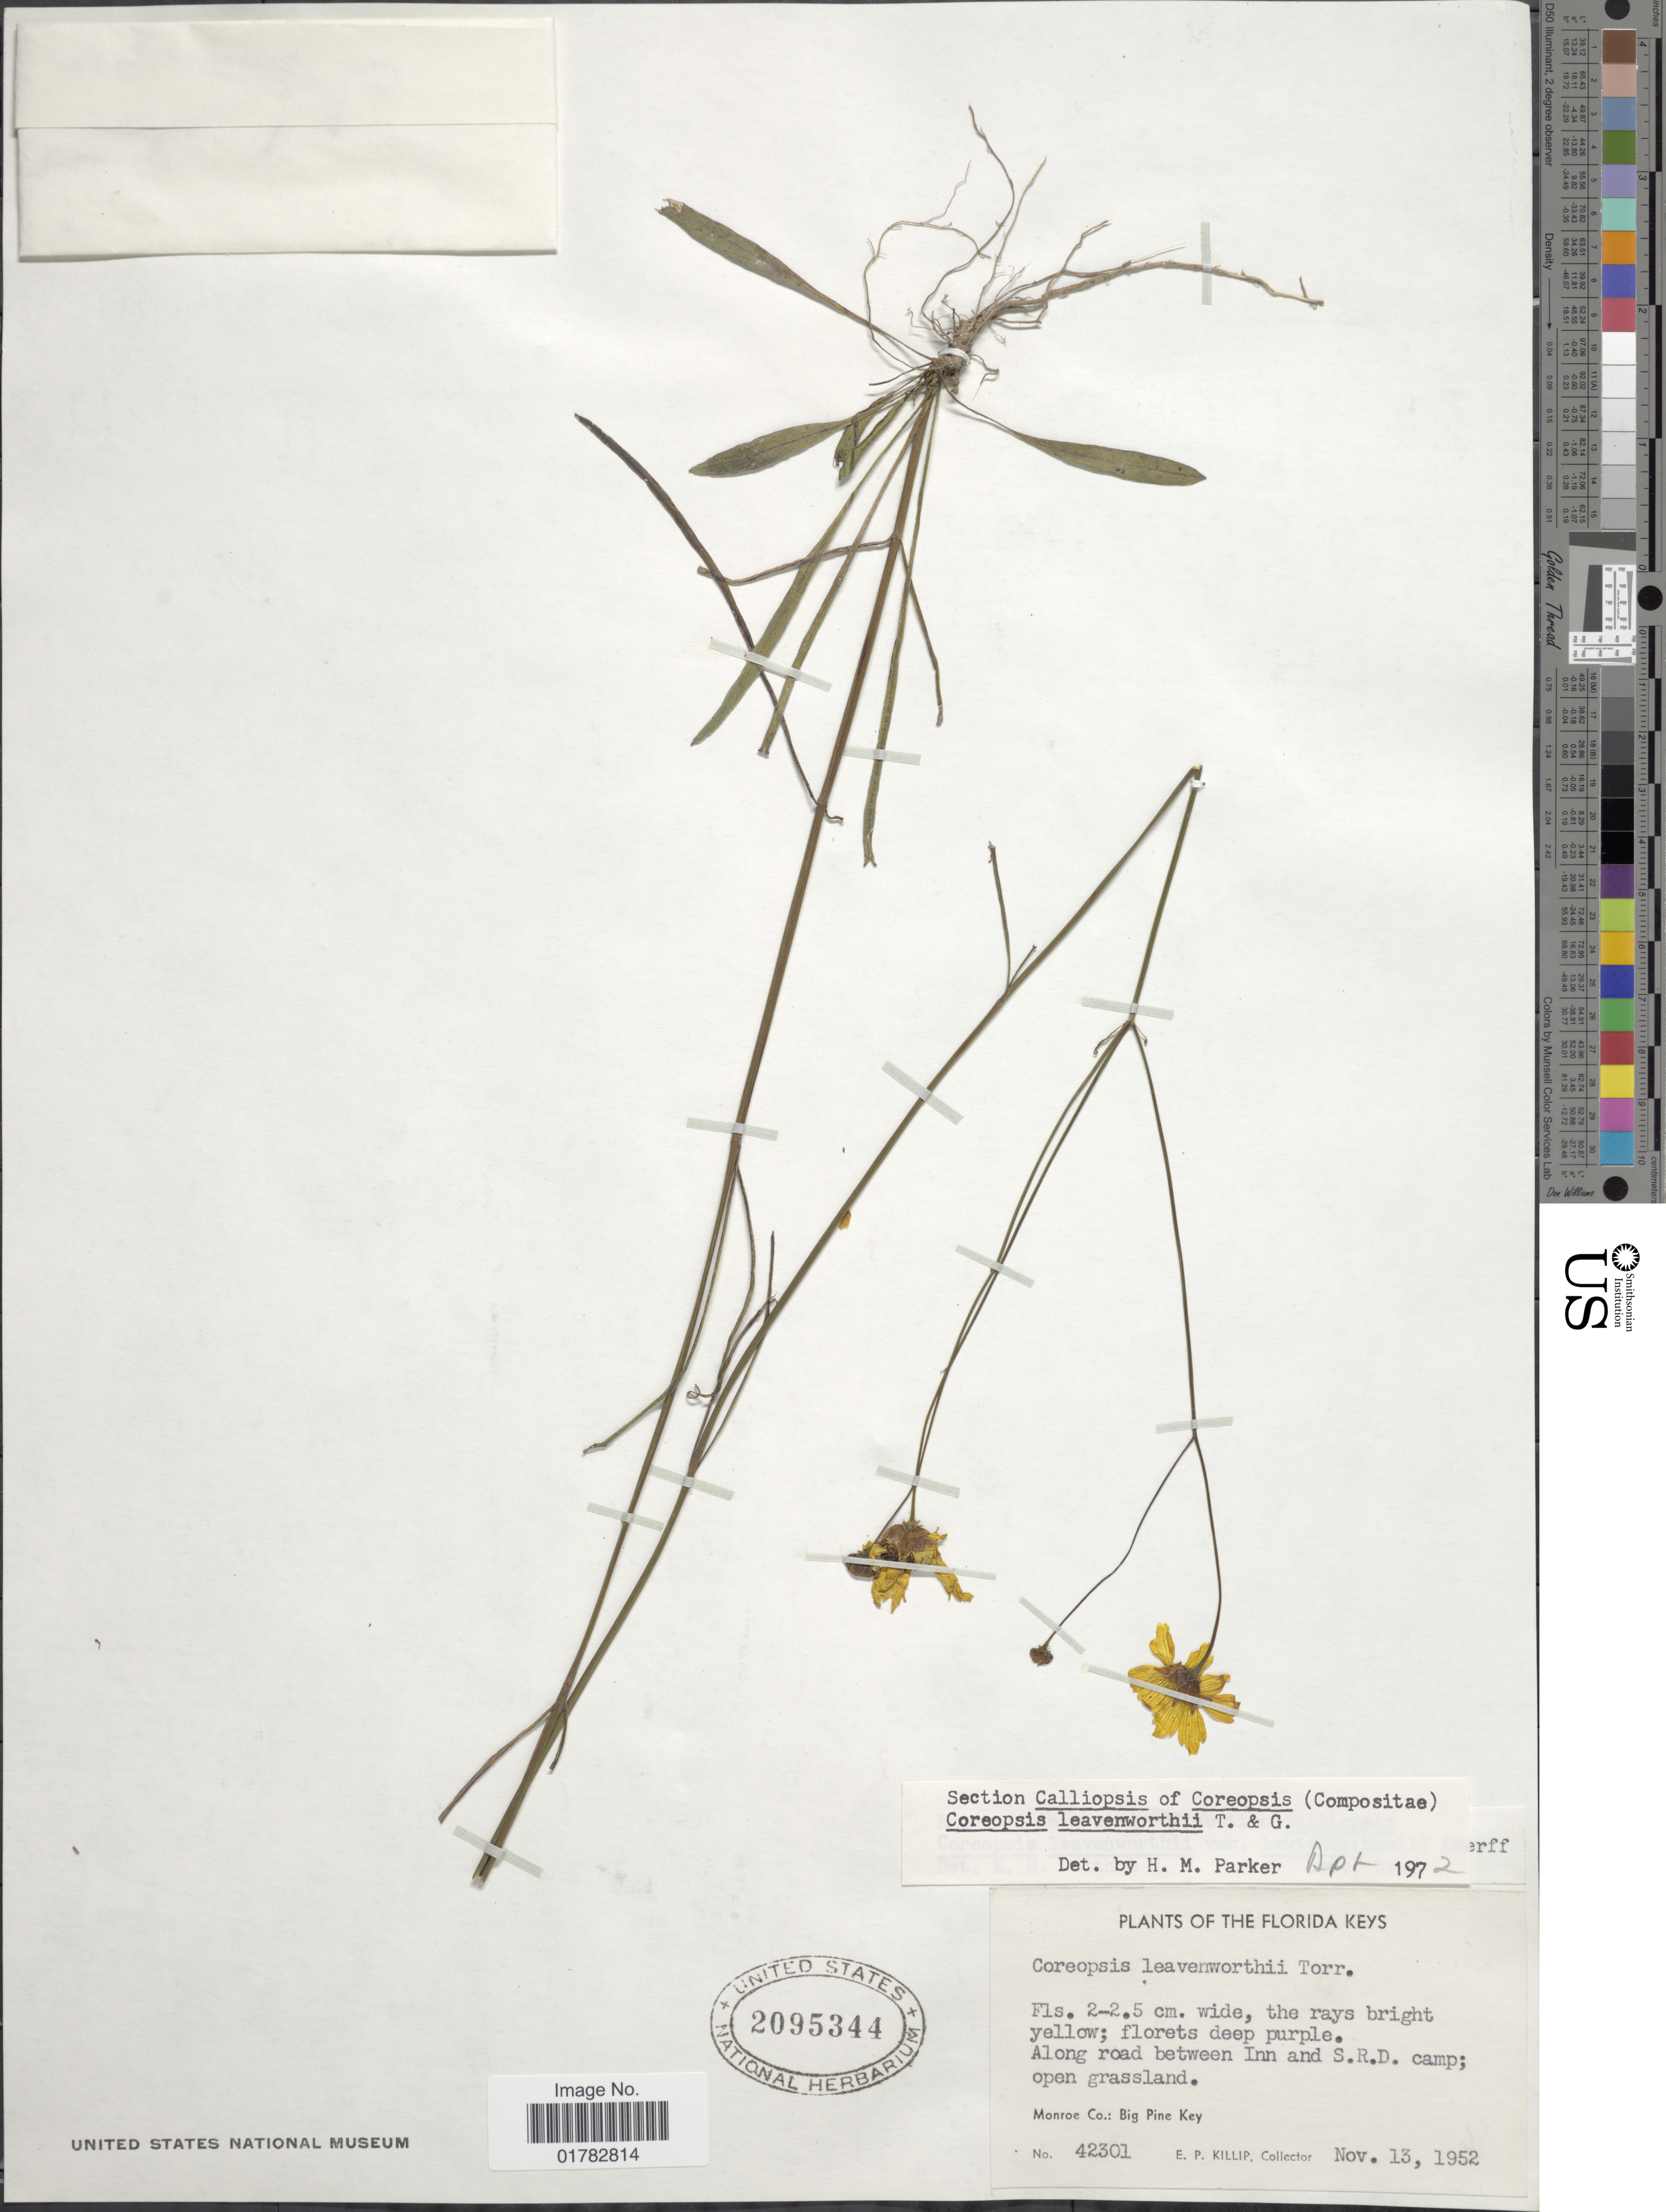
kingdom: Plantae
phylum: Tracheophyta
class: Magnoliopsida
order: Asterales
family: Asteraceae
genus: Coreopsis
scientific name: Coreopsis leavenworthii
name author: Torr. & A. Gray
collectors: E. P. Killip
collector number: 42301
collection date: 1952-11-13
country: United States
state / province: Florida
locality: Florida Keys, along road between Inn and S.R.D. camp; open grassland, Monroe Co.: Big Pine Key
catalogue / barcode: US 2095344